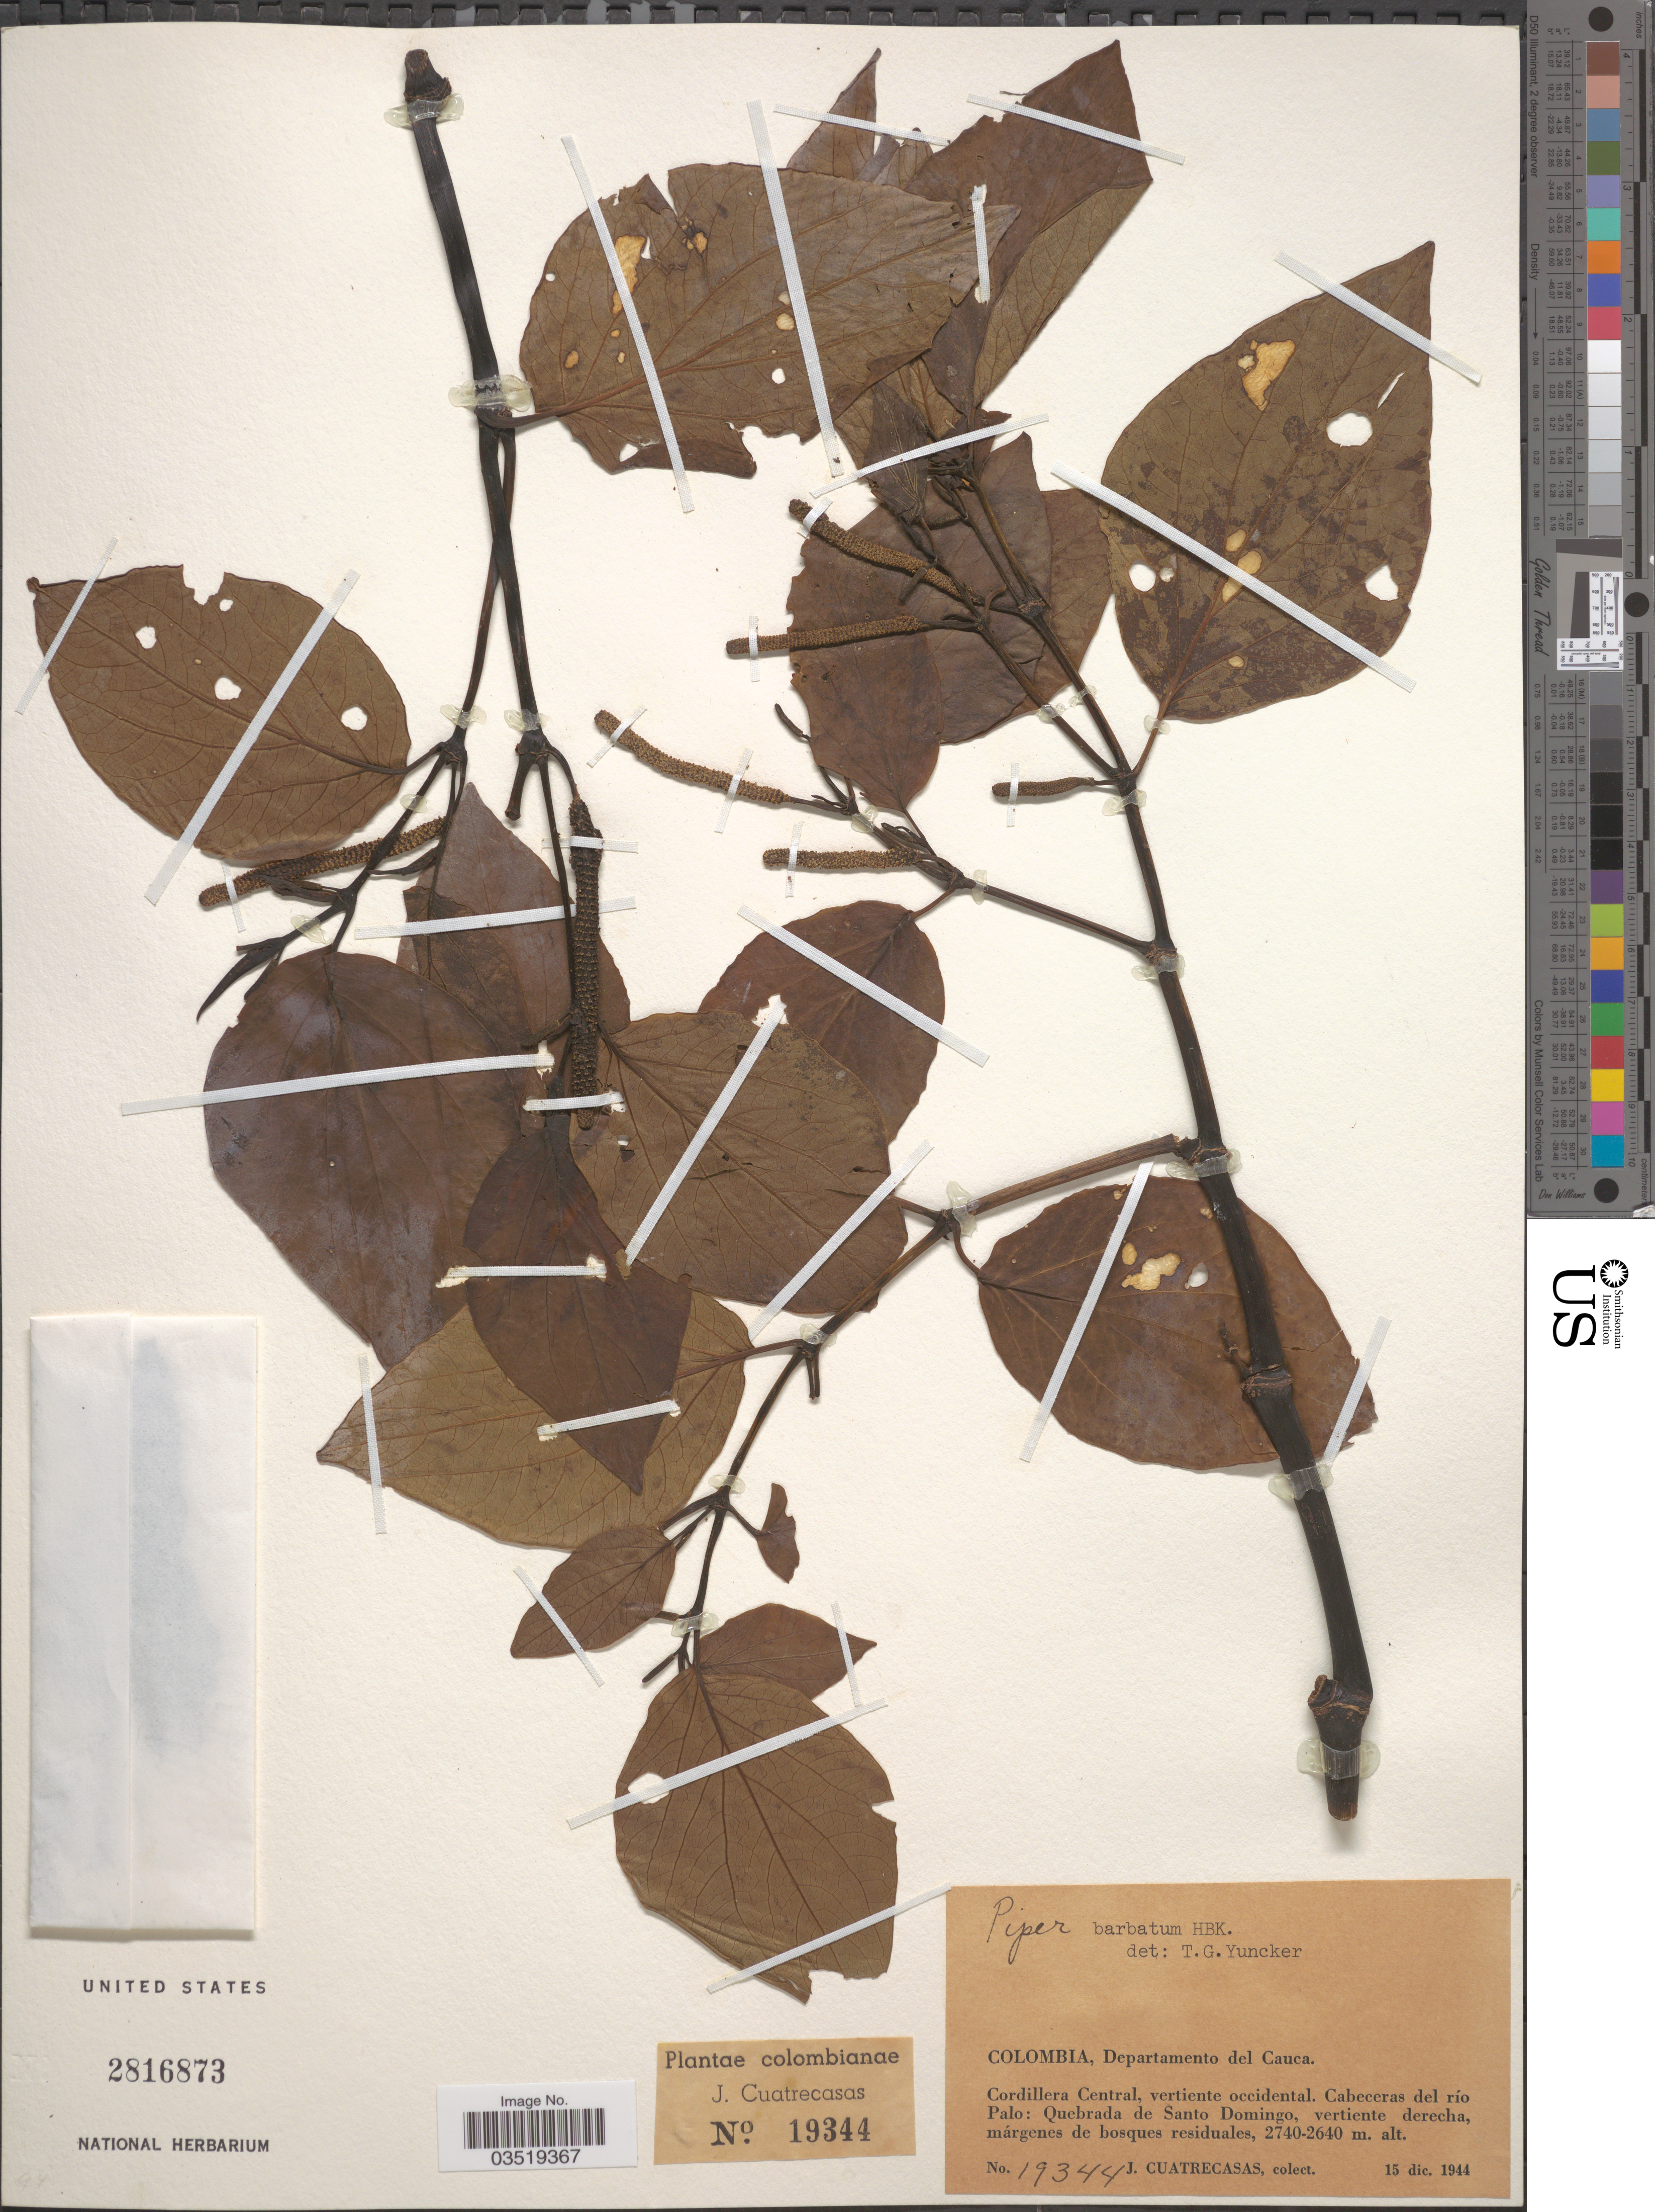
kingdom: Plantae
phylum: Tracheophyta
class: Magnoliopsida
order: Piperales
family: Piperaceae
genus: Piper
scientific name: Piper barbatum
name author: C. DC.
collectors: J. Cuatrecasas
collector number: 19344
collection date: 1944-12-15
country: Colombia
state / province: Cauca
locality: Departamento del Cauca. Cordillera Cetral, vertiente occidental. Cabeceras del río Palo: Quebrada de Santo Domingo, vertiente derecha.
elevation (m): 2640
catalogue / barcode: US 2816873